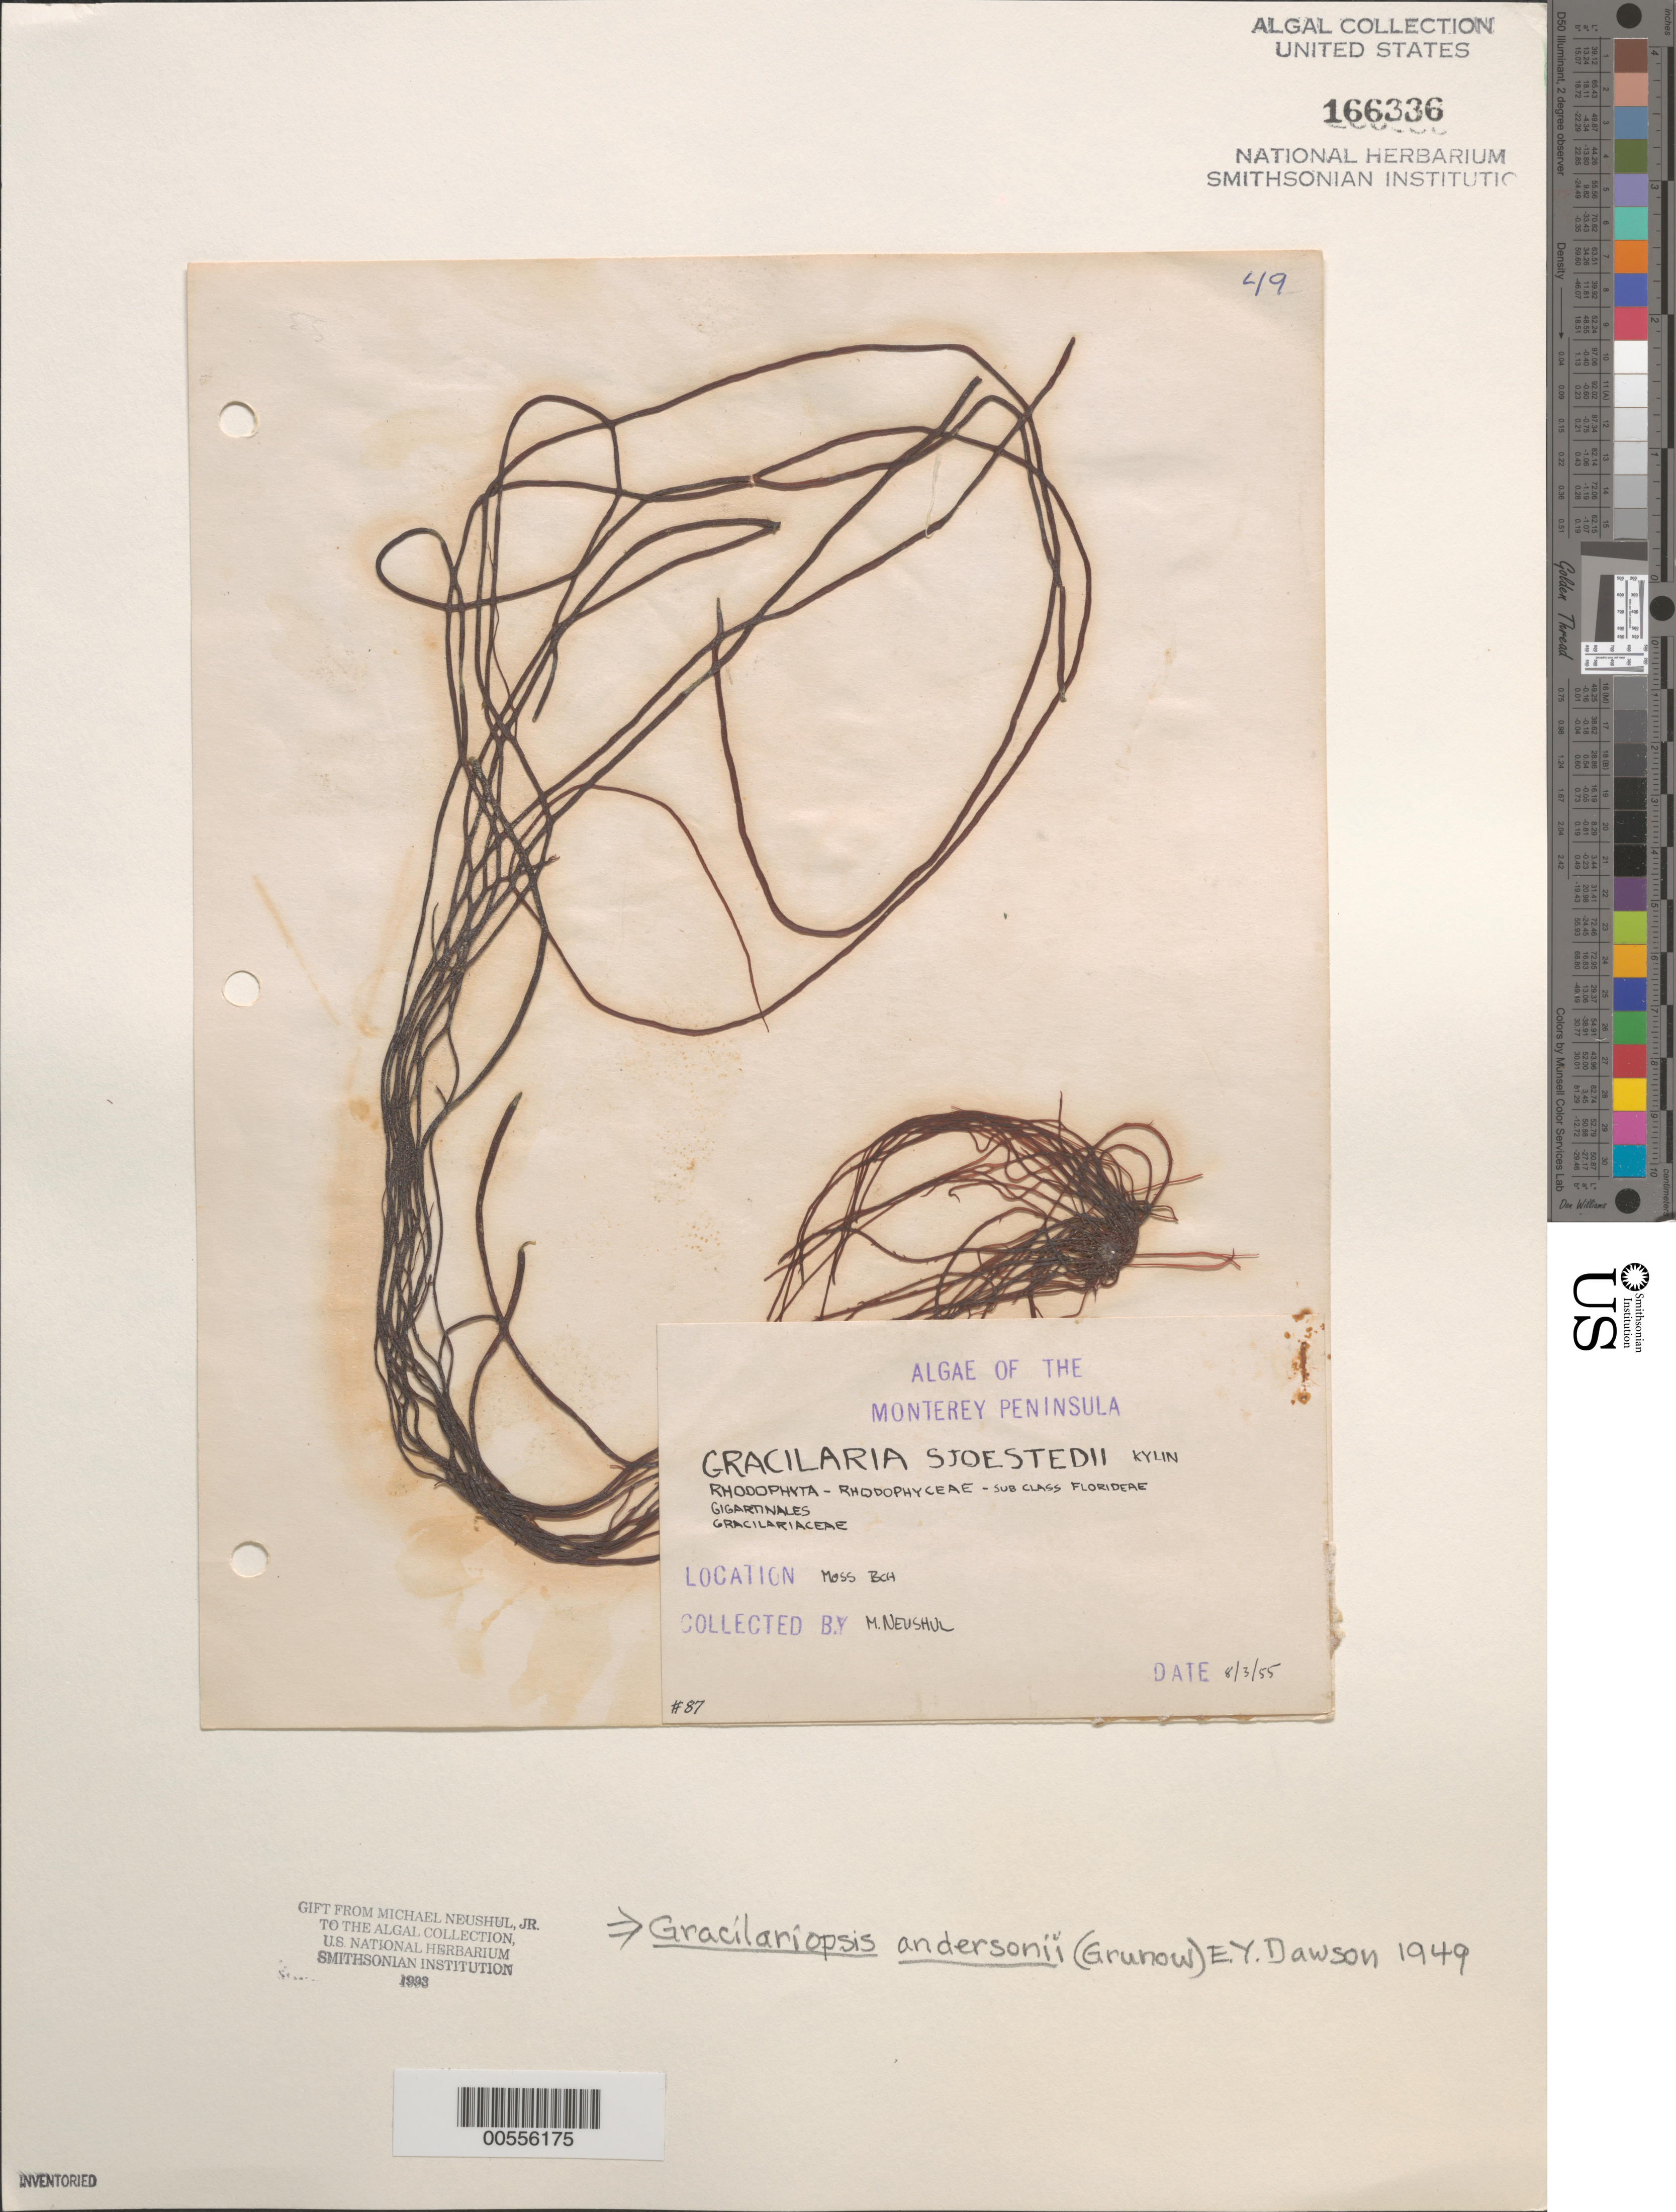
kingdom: Plantae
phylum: Rhodophyta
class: Florideophyceae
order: Gracilariales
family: Gracilariaceae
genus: Gracilariopsis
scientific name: Gracilariopsis andersonii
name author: (Grunow) E.Y. Dawson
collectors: M. Neushul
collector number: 87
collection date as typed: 03 Aug 1955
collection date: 1955-08-03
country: United States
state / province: California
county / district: Monterey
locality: Moss Beach, Monterey Peninsula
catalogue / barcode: US 166336